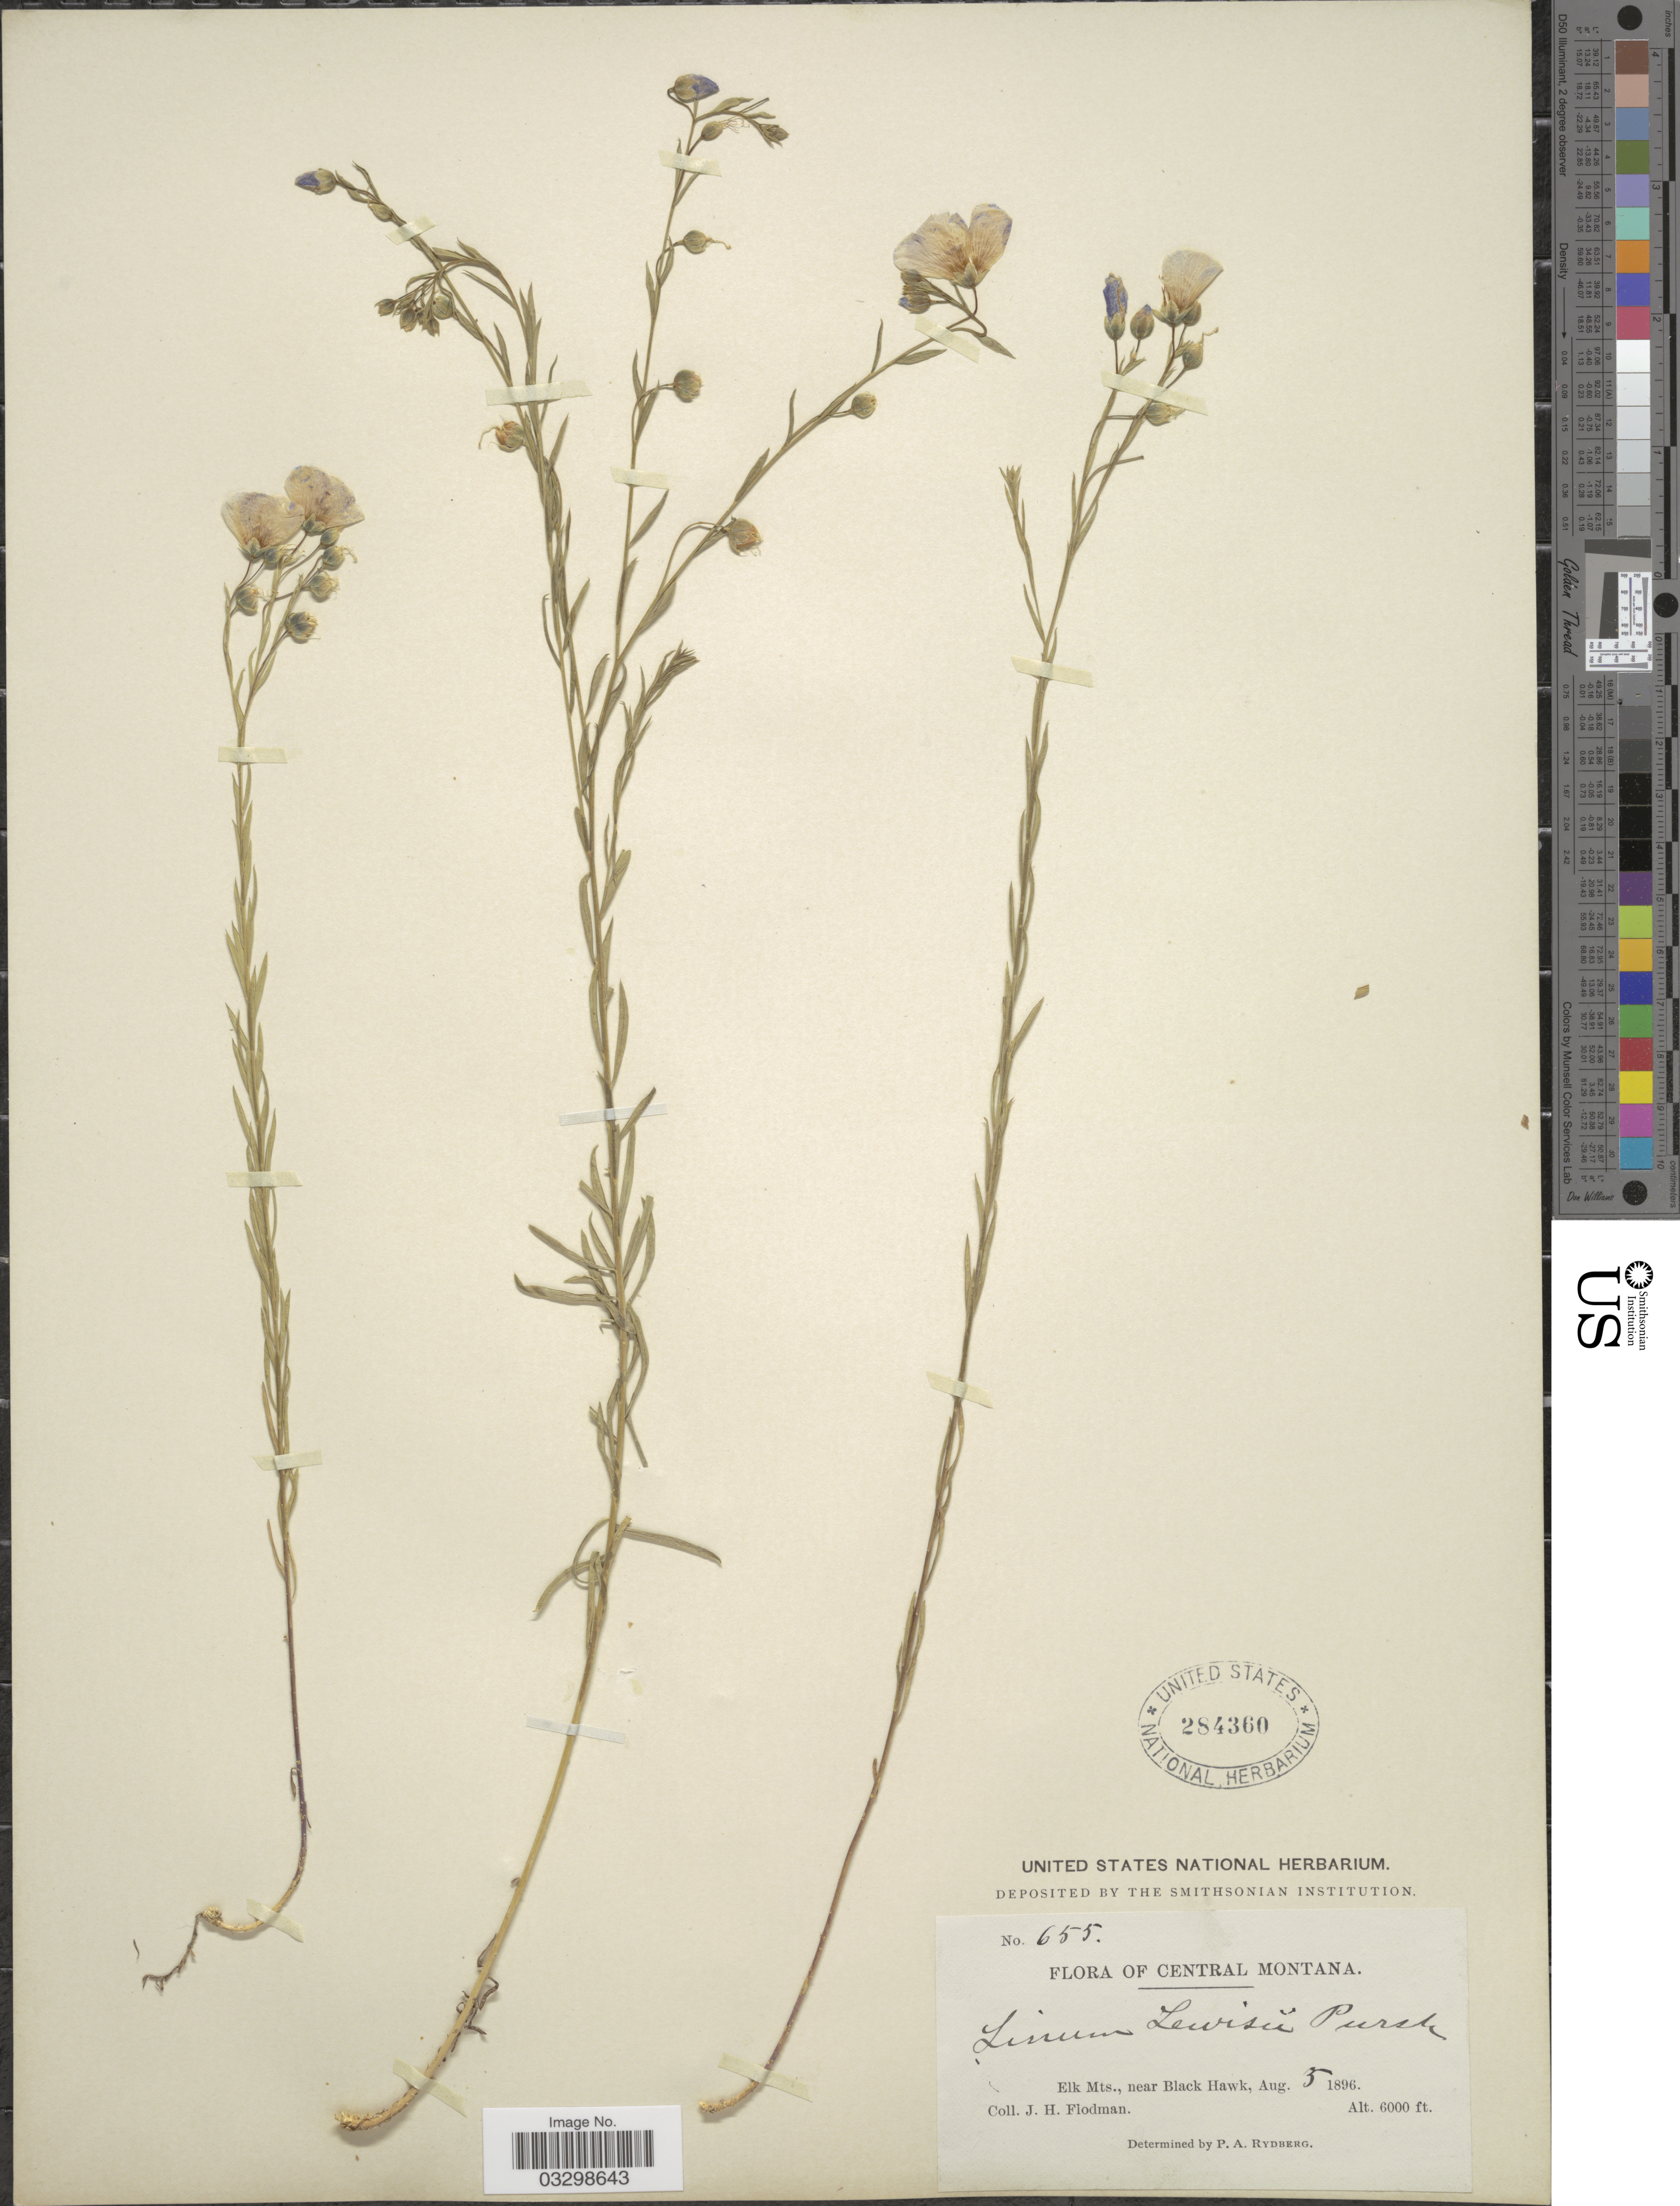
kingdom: Plantae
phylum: Tracheophyta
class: Magnoliopsida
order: Malpighiales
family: Linaceae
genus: Linum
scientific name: Linum lewisii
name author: Pursh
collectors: J. Flodman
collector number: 655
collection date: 1896-08-05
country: United States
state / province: Montana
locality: Central Montana. Elk Mts., near Black Hawk.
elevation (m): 1829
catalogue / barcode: US 284360